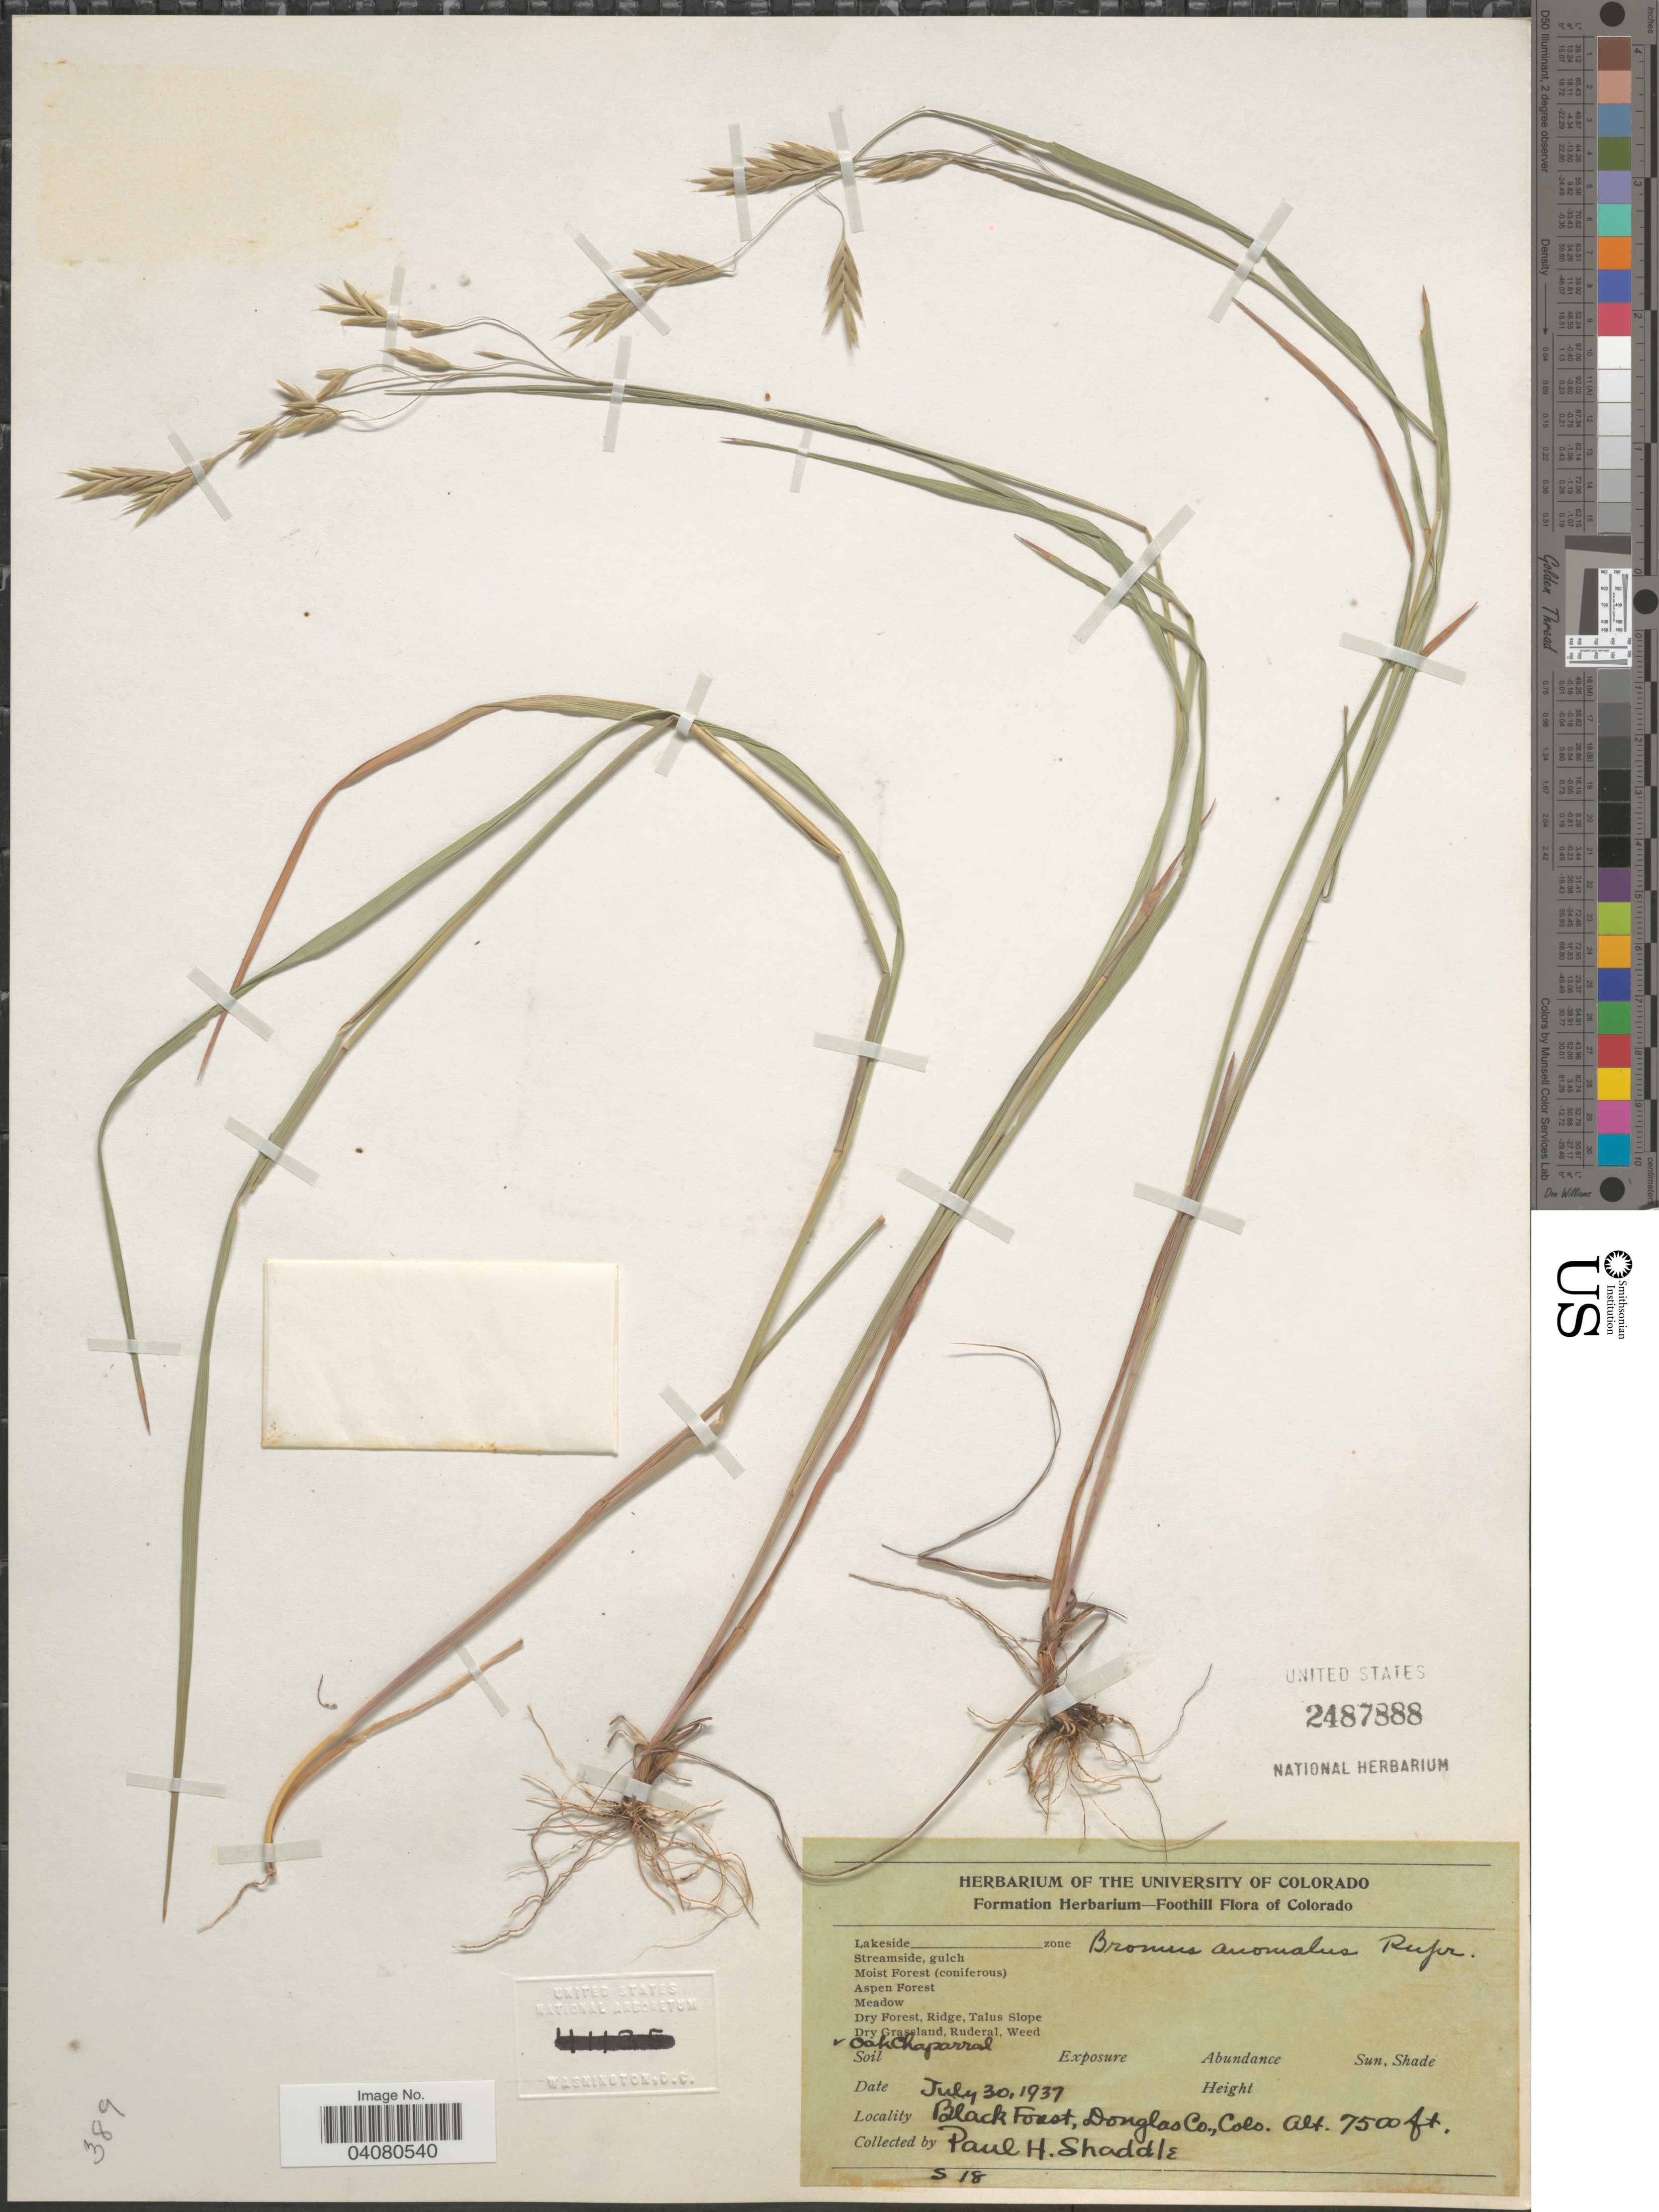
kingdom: Plantae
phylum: Tracheophyta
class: Liliopsida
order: Poales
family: Poaceae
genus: Bromus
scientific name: Bromus anomalus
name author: Rupr. ex E. Fourn.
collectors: P. Shaddle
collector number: S18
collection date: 1937-07-30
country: United States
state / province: Colorado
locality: Black Forest, Douglas Co.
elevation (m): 2286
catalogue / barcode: US 2487888